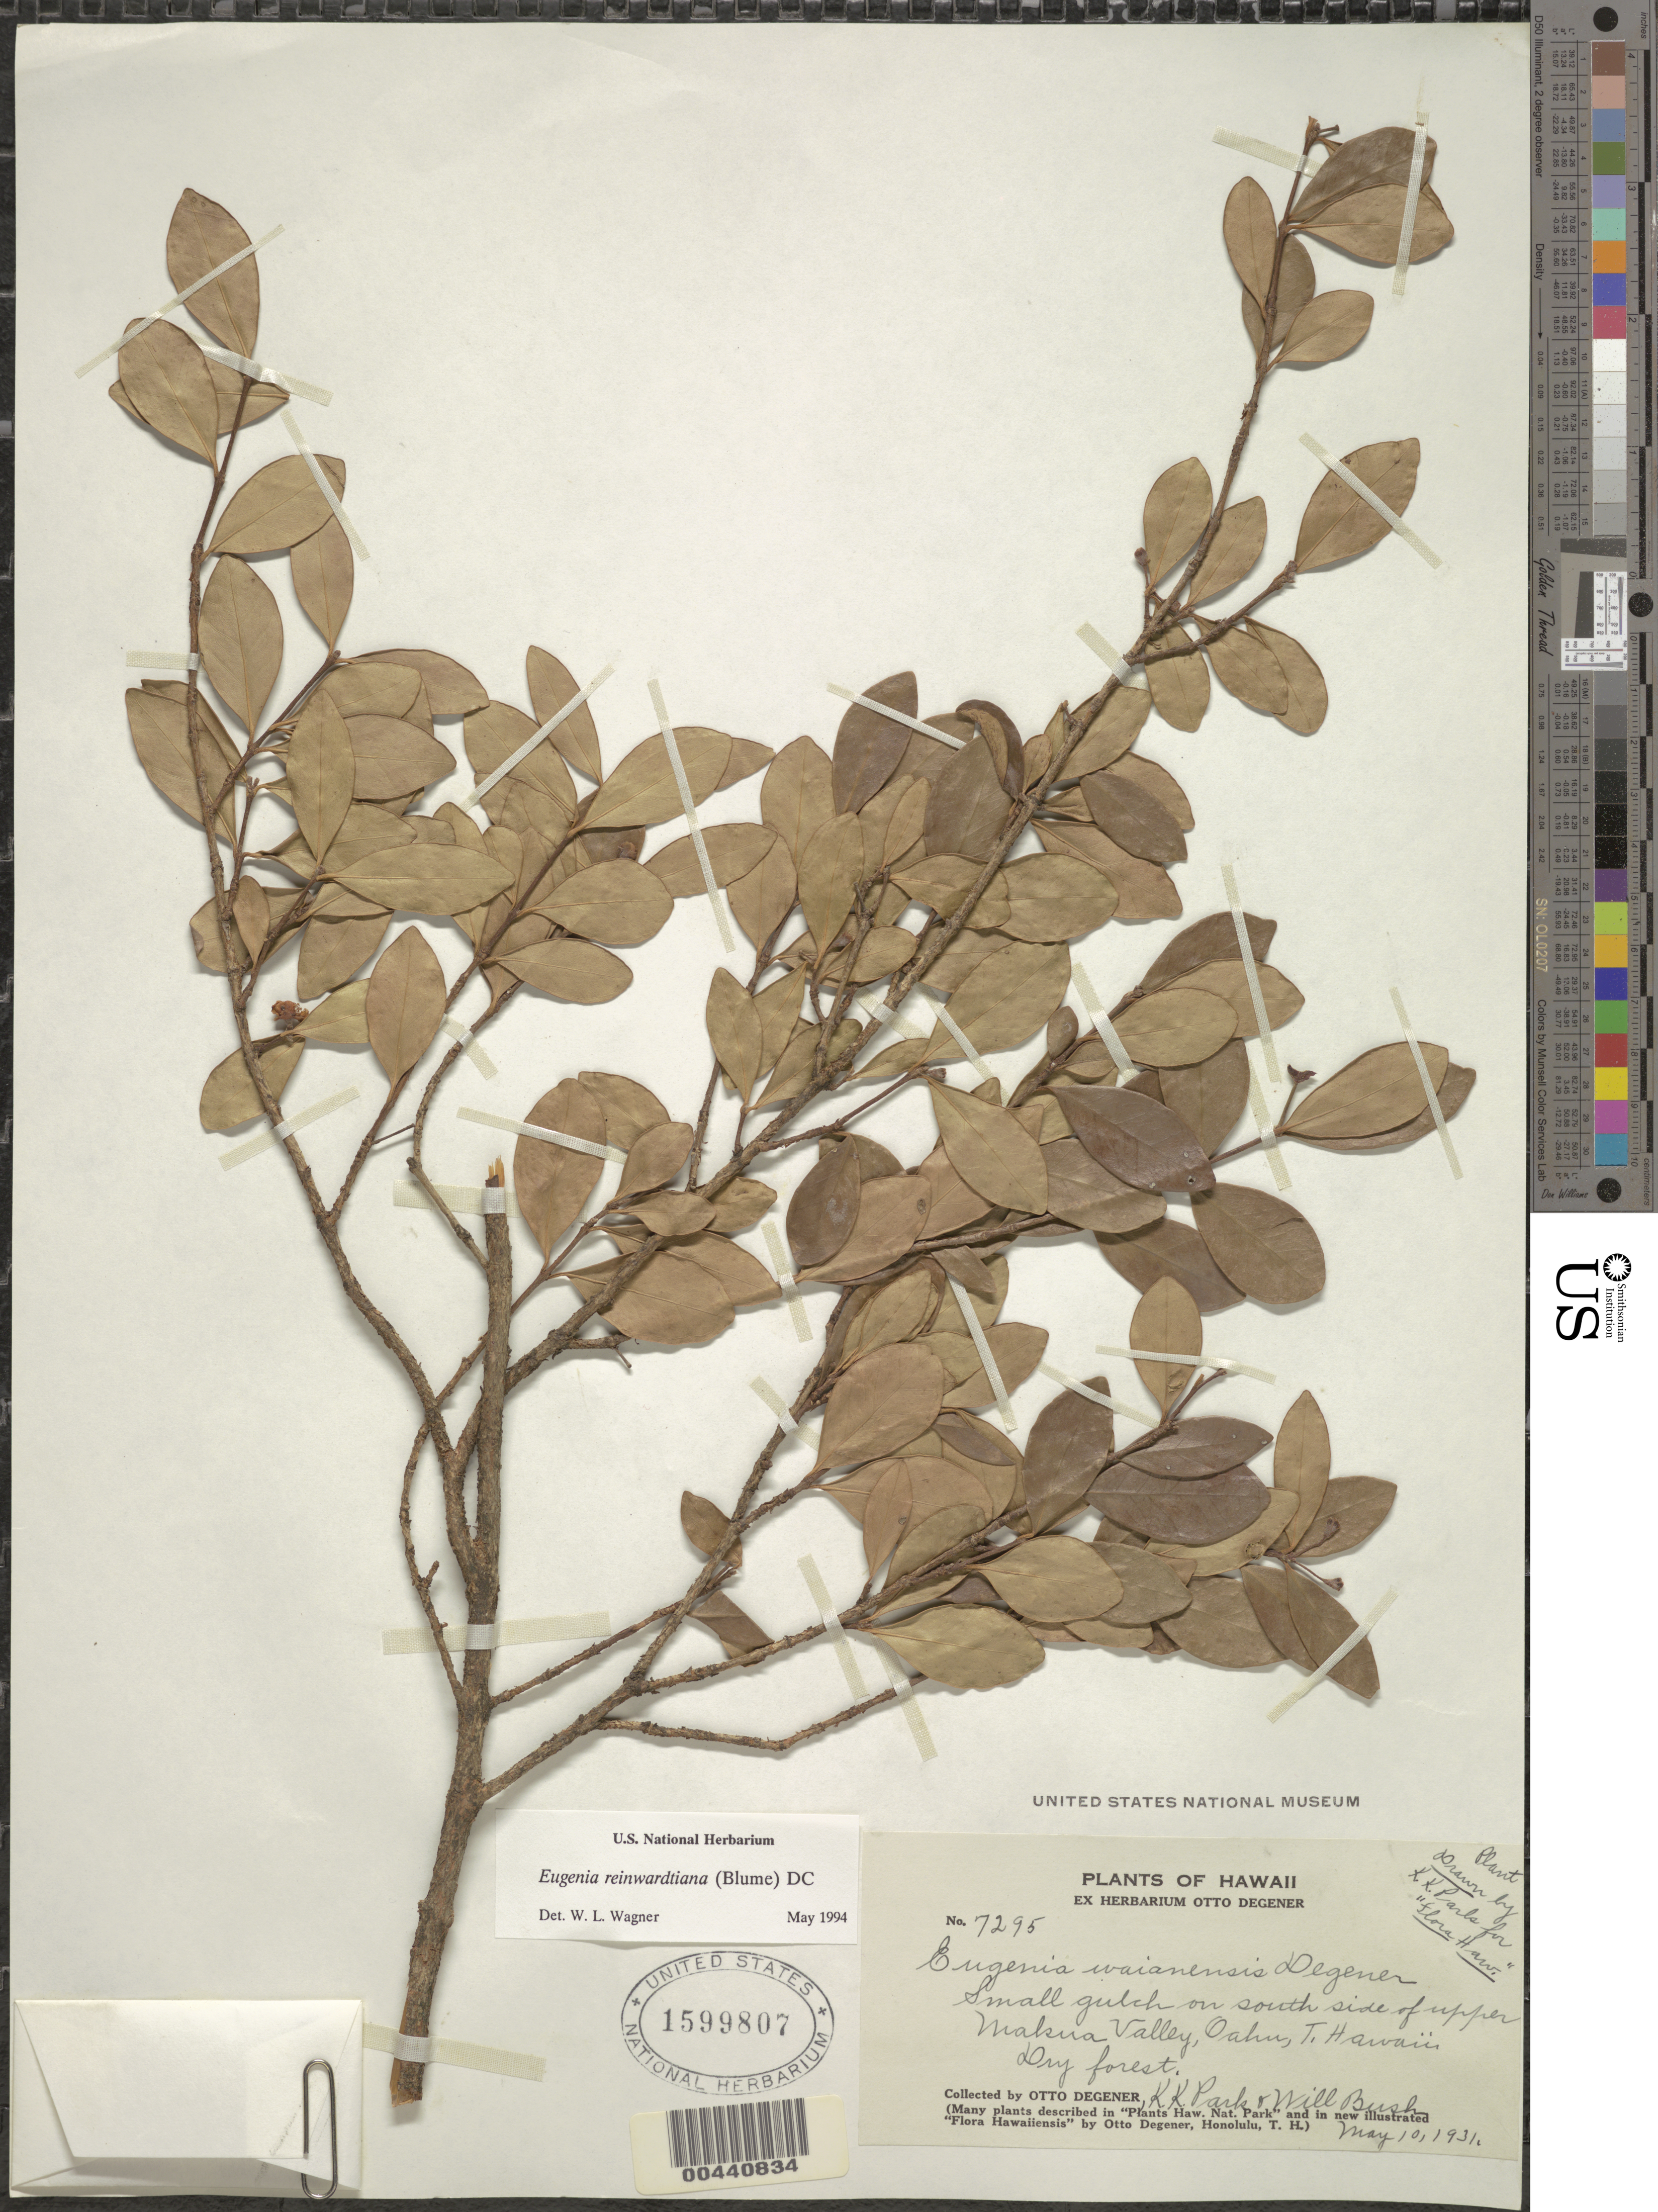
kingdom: Plantae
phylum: Tracheophyta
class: Magnoliopsida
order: Myrtales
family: Myrtaceae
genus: Eugenia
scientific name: Eugenia reinwardtiana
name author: (Blume) DC.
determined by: Wagner, W. L., (BOT), Smithsonian Institution - National Museum of Natural History (UNITED STATES)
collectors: O. Degener, K. Park & W. Bush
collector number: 7295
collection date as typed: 10 May 1931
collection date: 1931-05-10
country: United States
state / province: Hawaii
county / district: Honolulu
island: Oahu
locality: Small gulch on S side of upper Makua Valley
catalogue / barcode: US 1599807